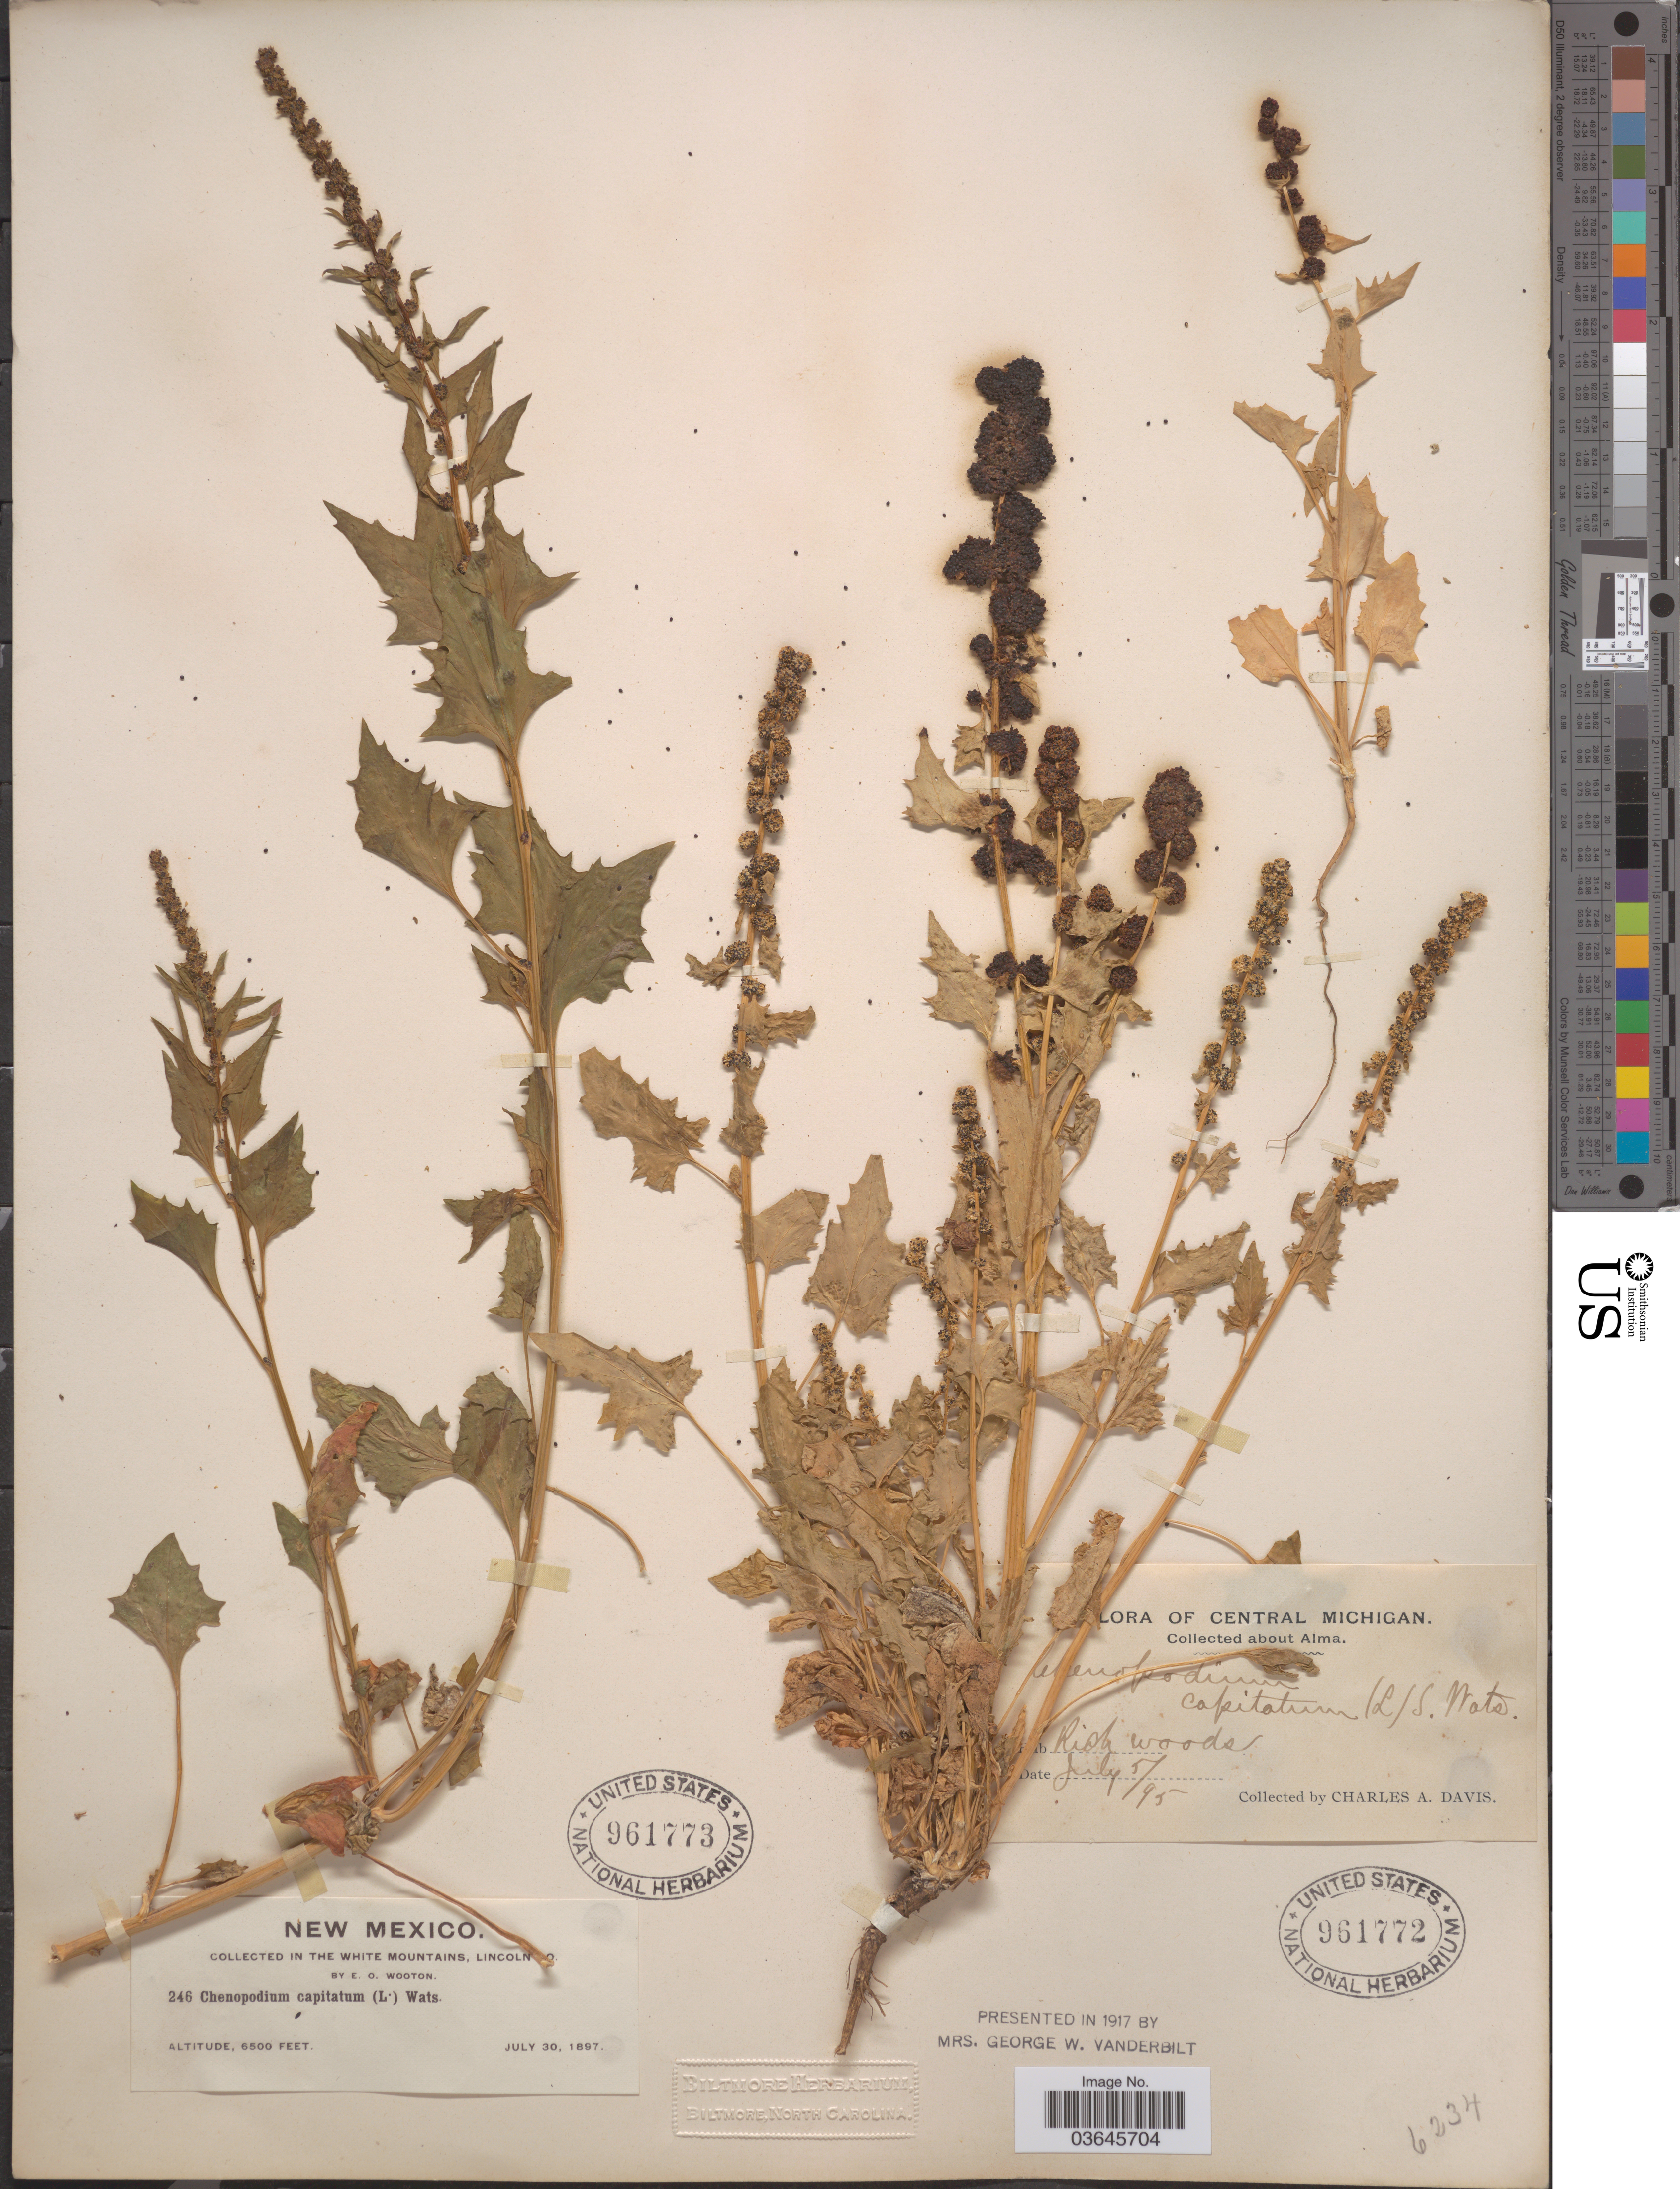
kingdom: Plantae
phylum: Tracheophyta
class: Magnoliopsida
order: Caryophyllales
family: Amaranthaceae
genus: Blitum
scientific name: Blitum capitatum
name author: L.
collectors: C. Davis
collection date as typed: Transcribed d/m/y: 5/7/95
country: United States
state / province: Michigan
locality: Central Michigan. About Alma.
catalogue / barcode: US 961772